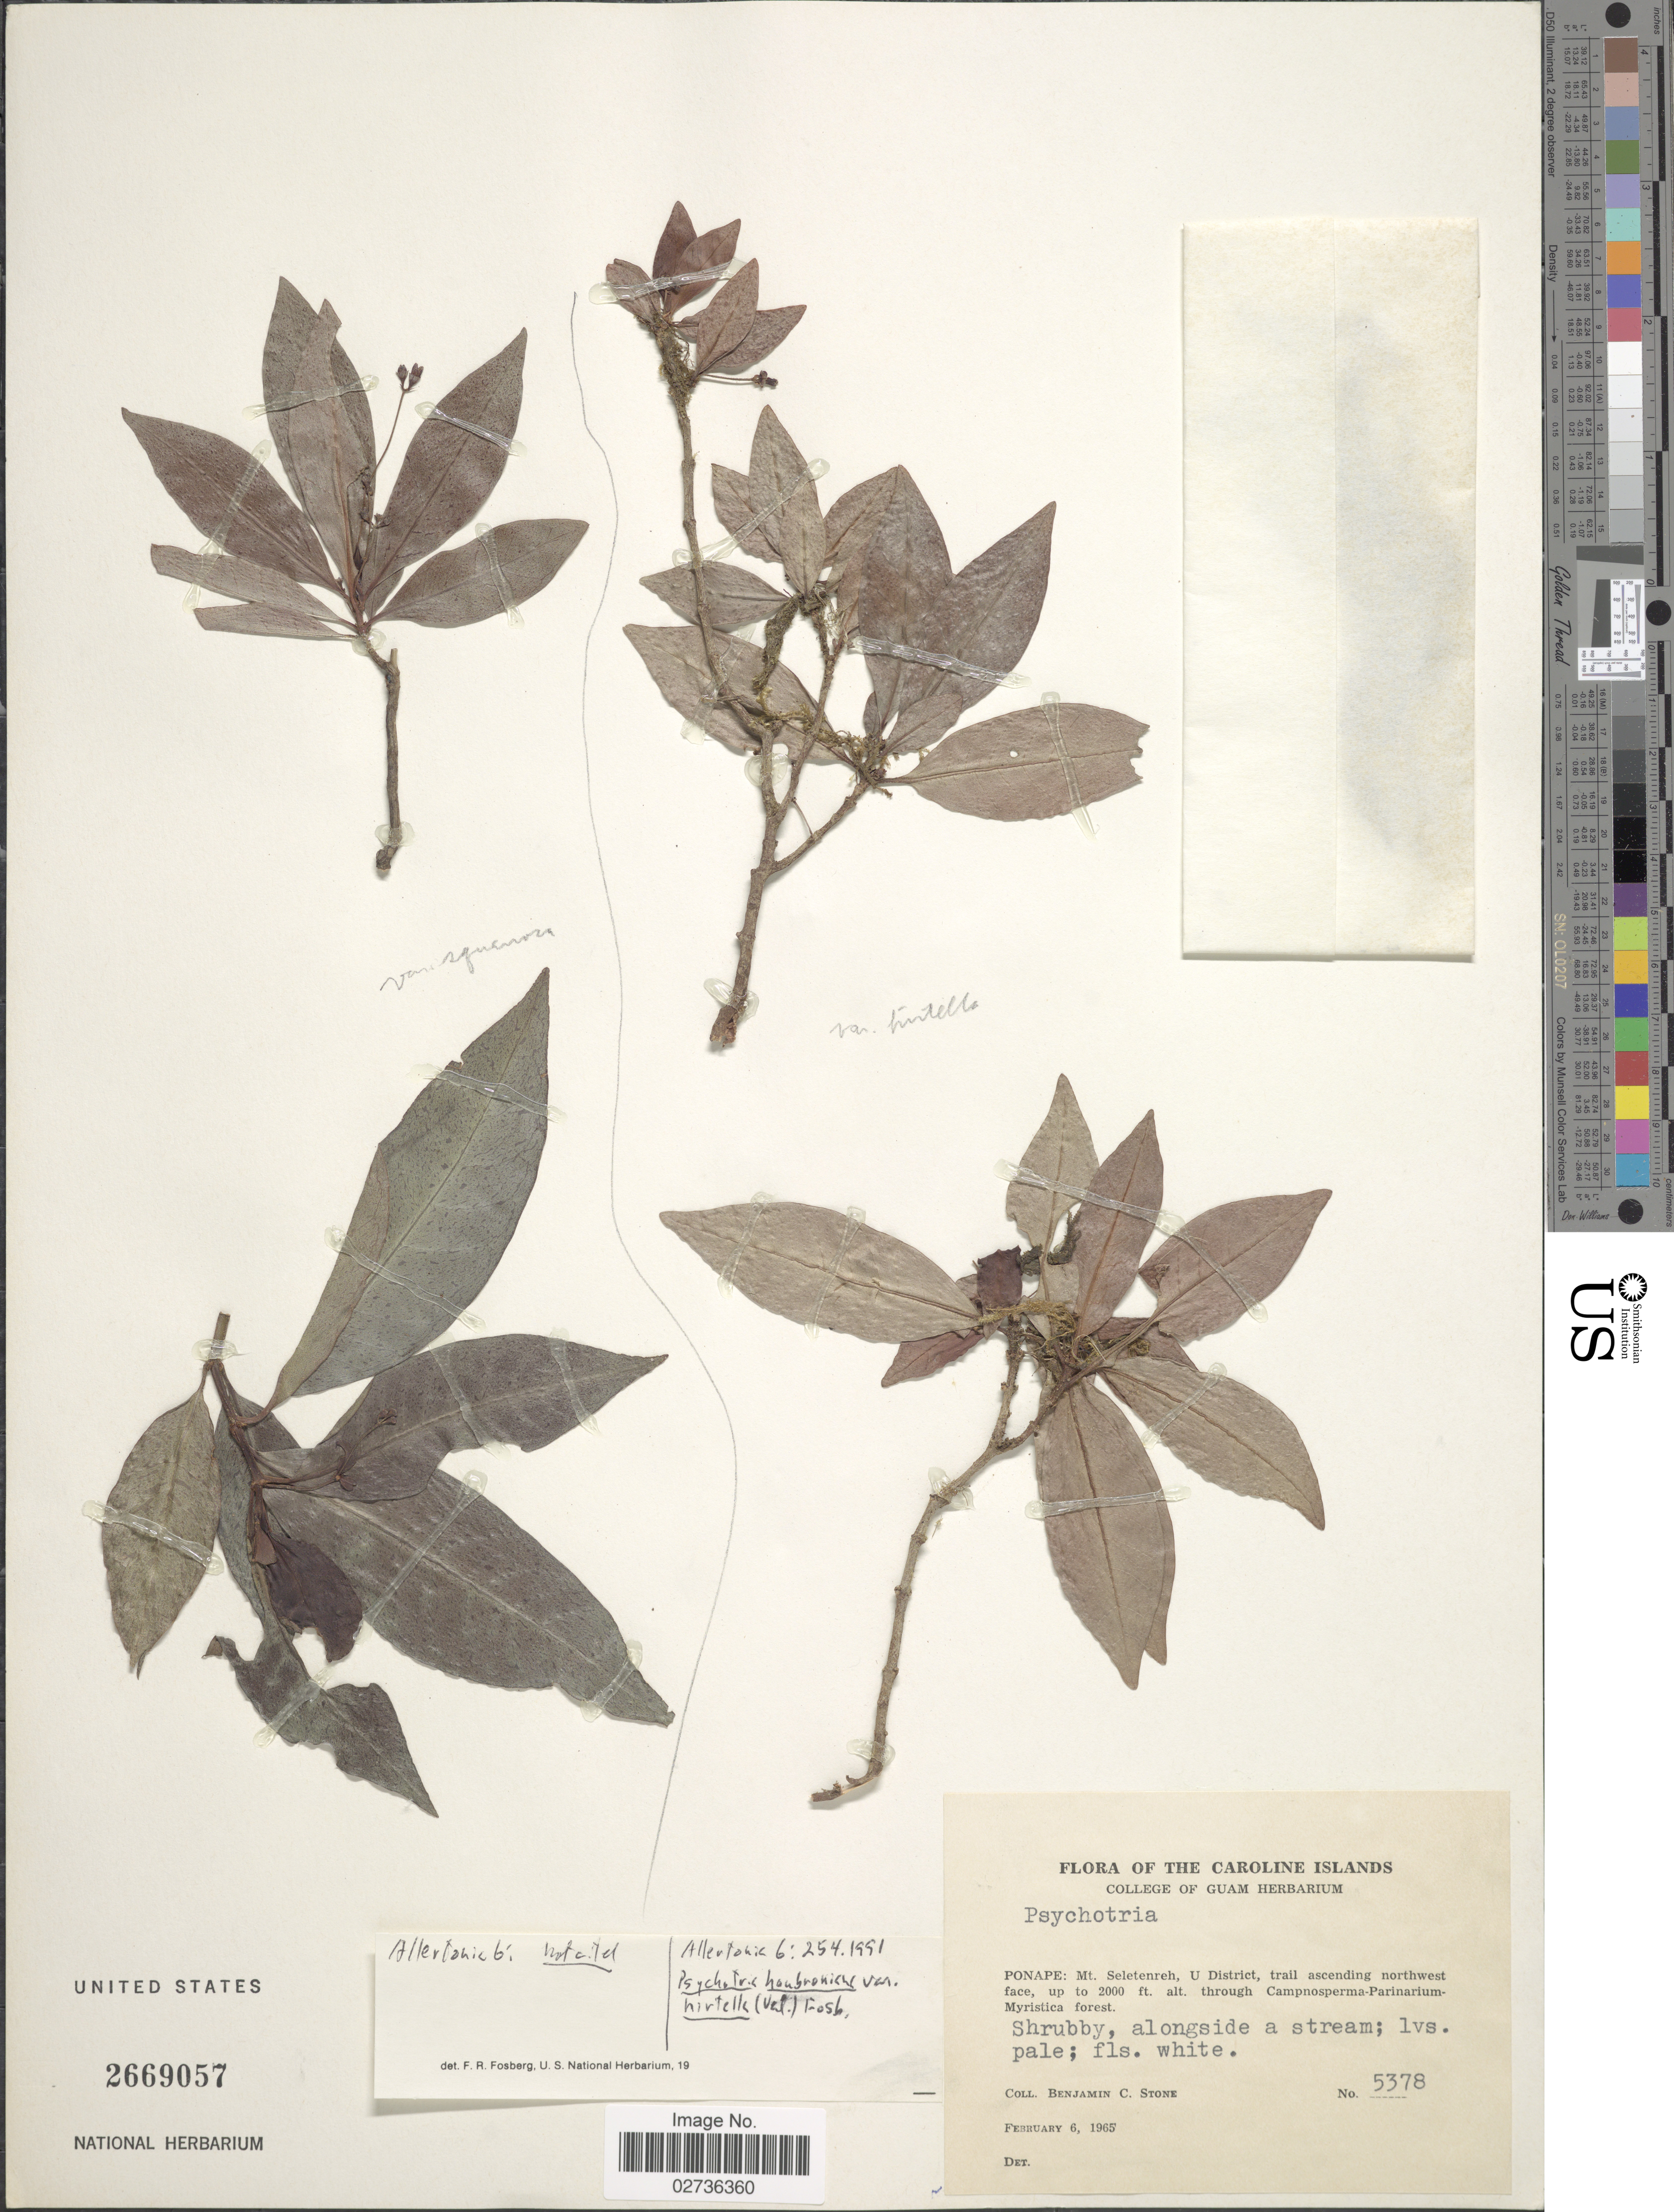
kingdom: Plantae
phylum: Tracheophyta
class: Magnoliopsida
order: Gentianales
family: Rubiaceae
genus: Psychotria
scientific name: Psychotria hombroniana var. hirtella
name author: (Valeton) Fosberg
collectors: B. C. Stone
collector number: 5378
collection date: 1965-02-06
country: Micronesia, Federated States of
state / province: Pohnpei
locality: Caroline Islands. Ponape: Mt. Seletenreh, U District, trail ascending northwest face.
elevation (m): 610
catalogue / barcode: US 2669057